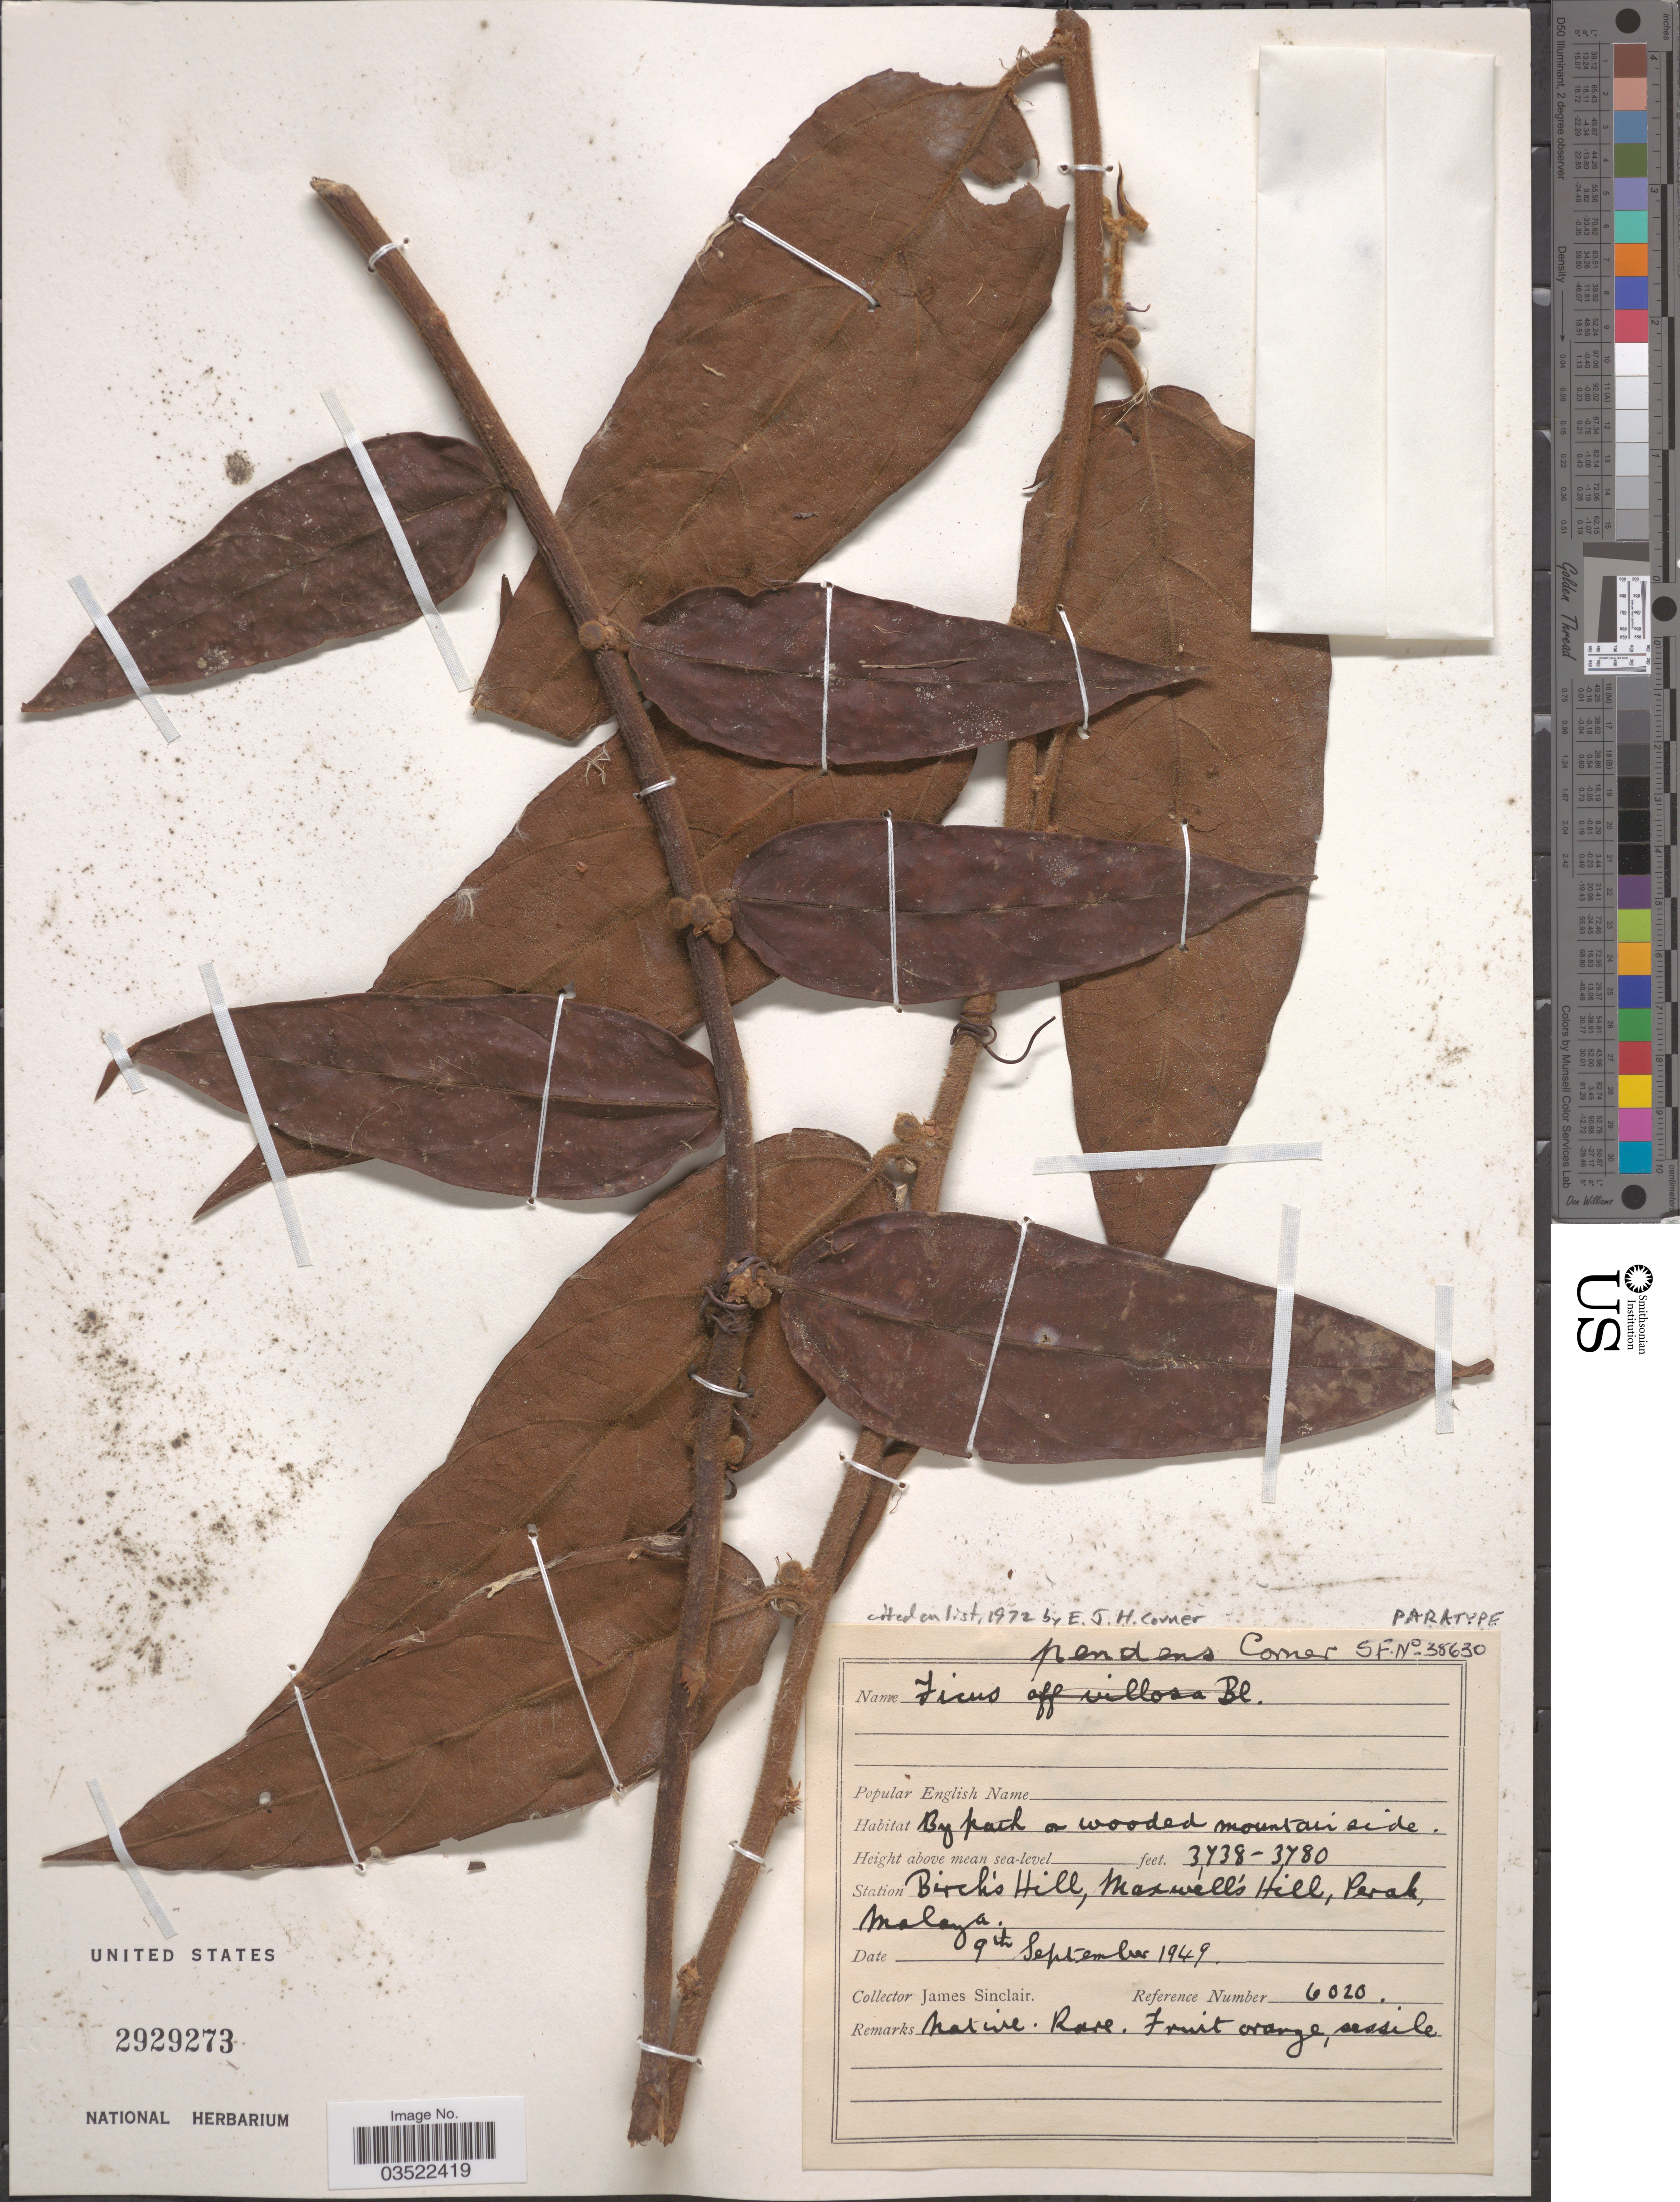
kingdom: Plantae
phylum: Tracheophyta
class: Magnoliopsida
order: Rosales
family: Moraceae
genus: Ficus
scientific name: Ficus pendens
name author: Corner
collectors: J. Sinclair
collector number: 6020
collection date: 1949-09-09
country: Malaysia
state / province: Perak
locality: Station Birch's Hill, Maxwell's Hill, Malaya.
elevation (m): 1139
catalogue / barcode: US 2929273